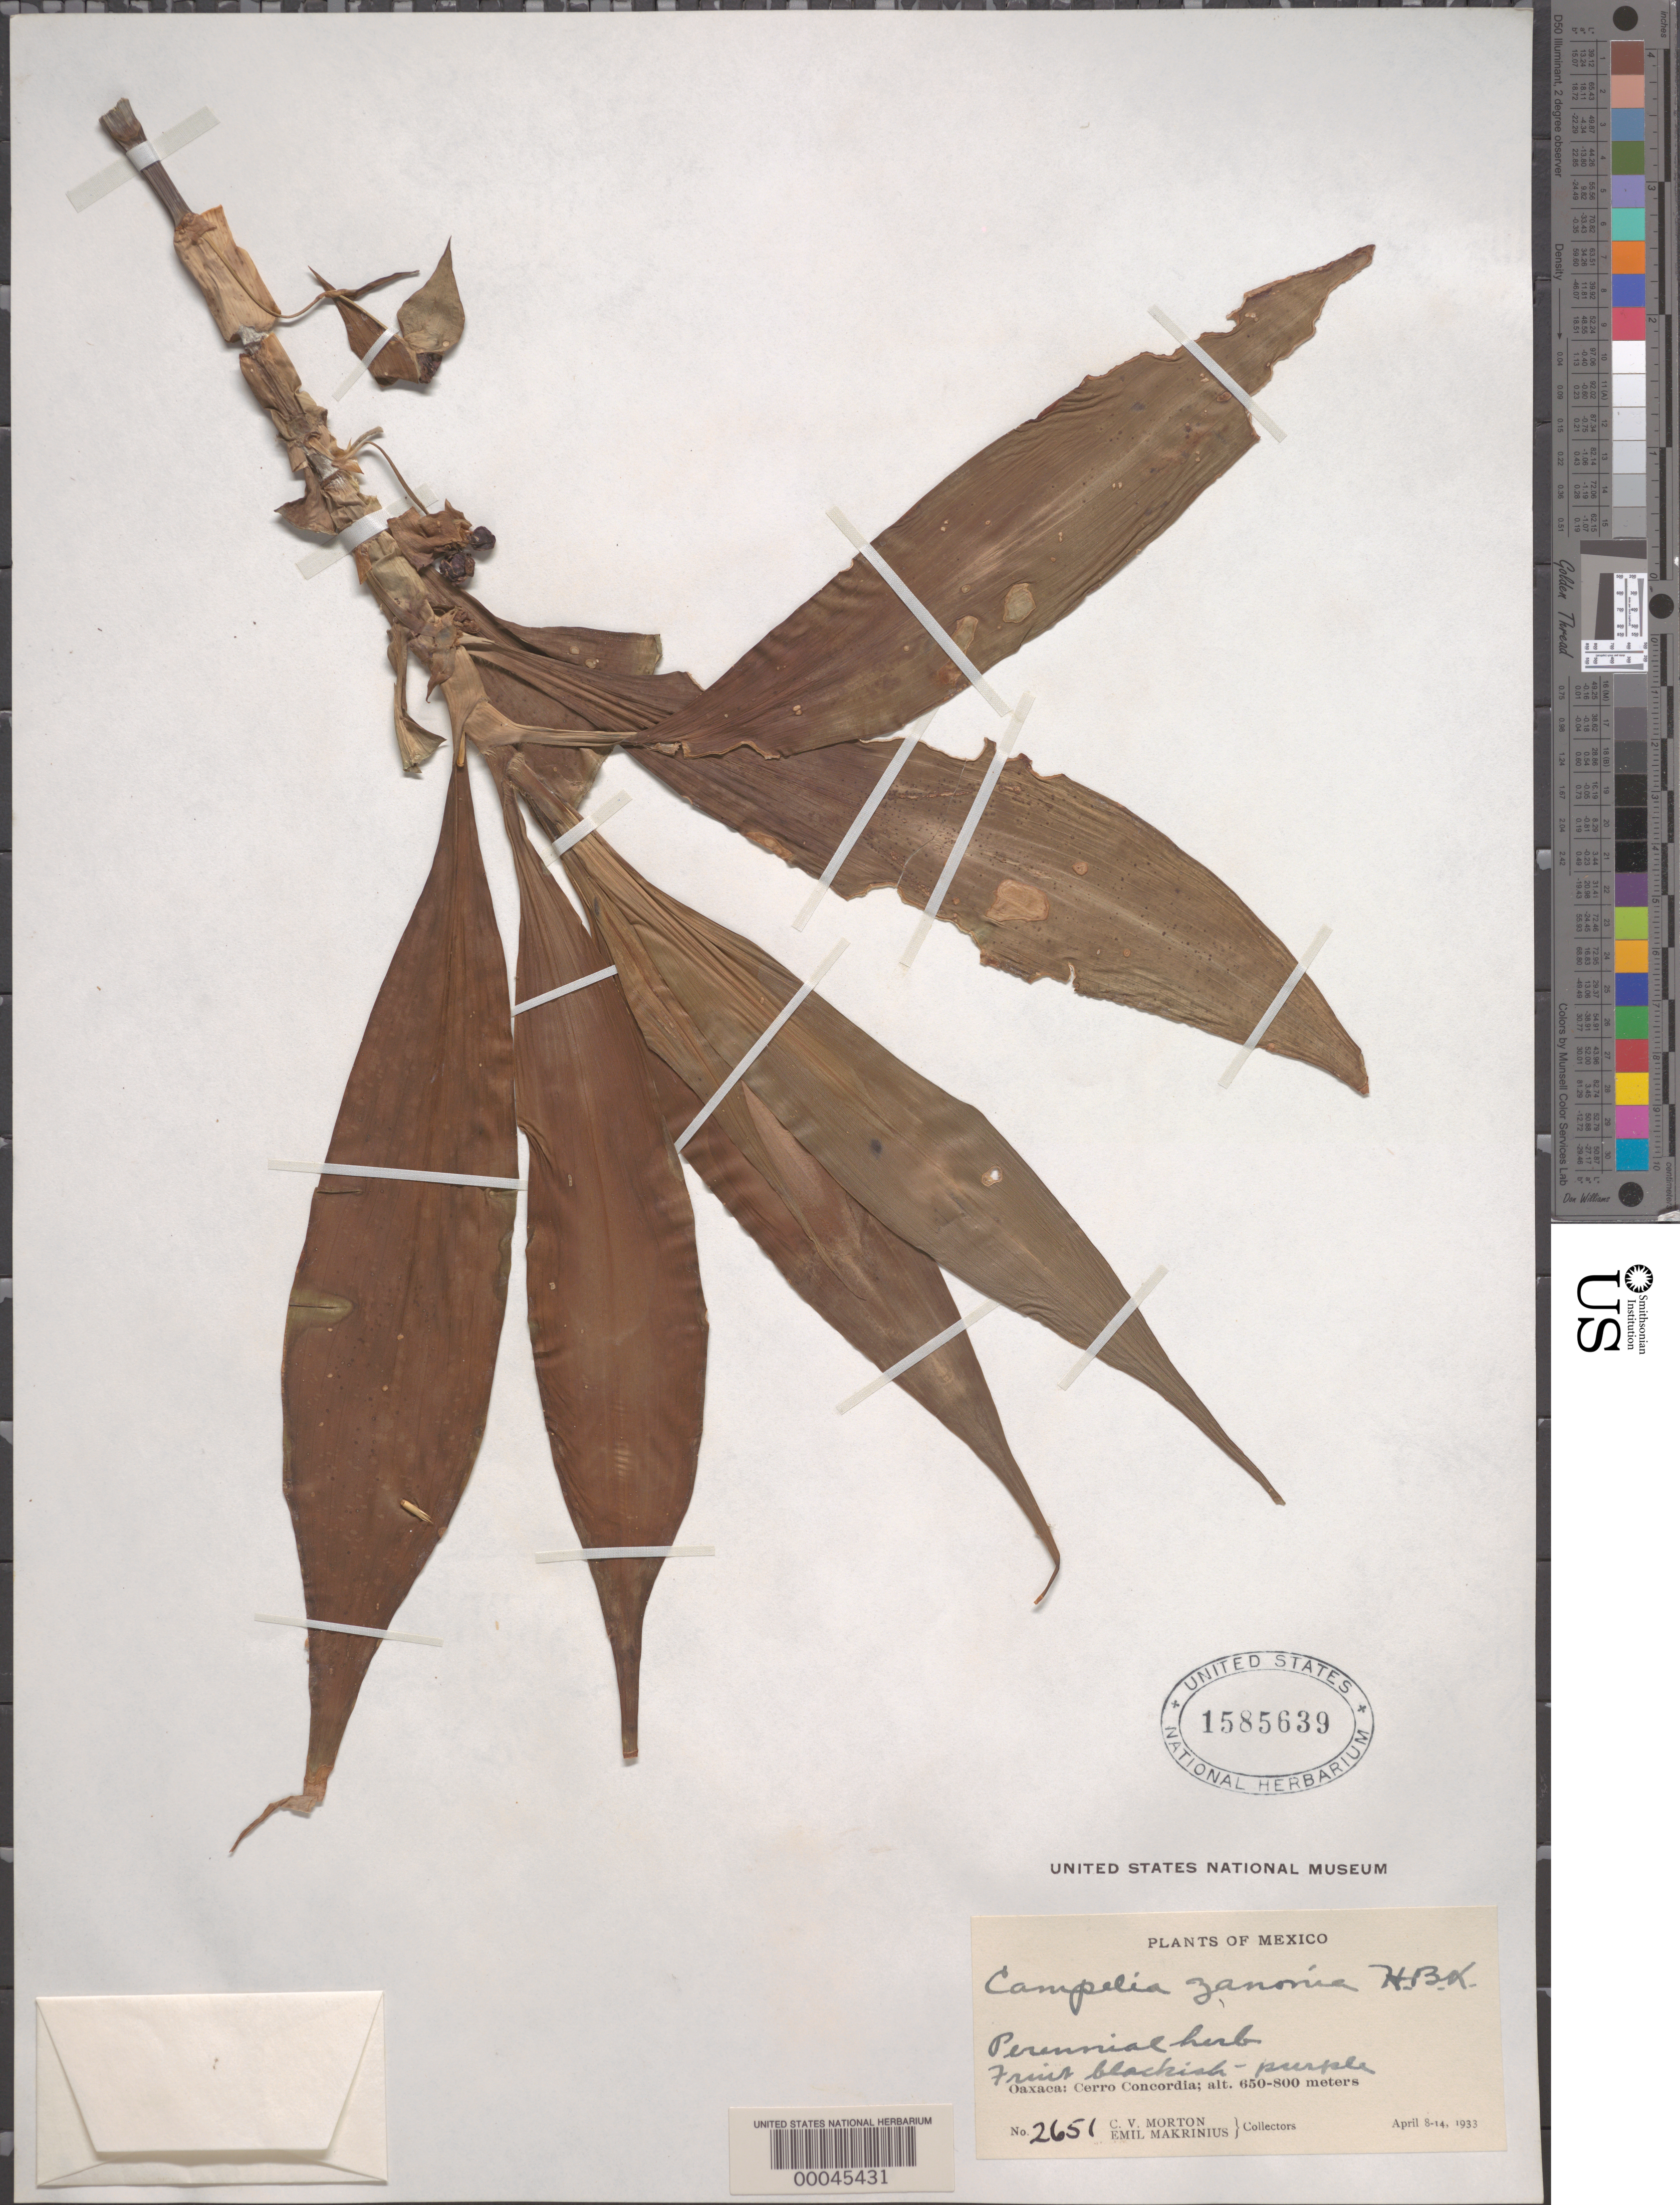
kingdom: Plantae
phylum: Tracheophyta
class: Liliopsida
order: Commelinales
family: Commelinaceae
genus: Tradescantia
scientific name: Tradescantia zanonia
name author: (L.) Sw.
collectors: C. V. Morton & E. Makrinius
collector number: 2651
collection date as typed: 08 Apr 1933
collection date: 1933-04-08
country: Mexico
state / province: Oaxaca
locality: Cerro concordia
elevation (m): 650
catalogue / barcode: US 1585639